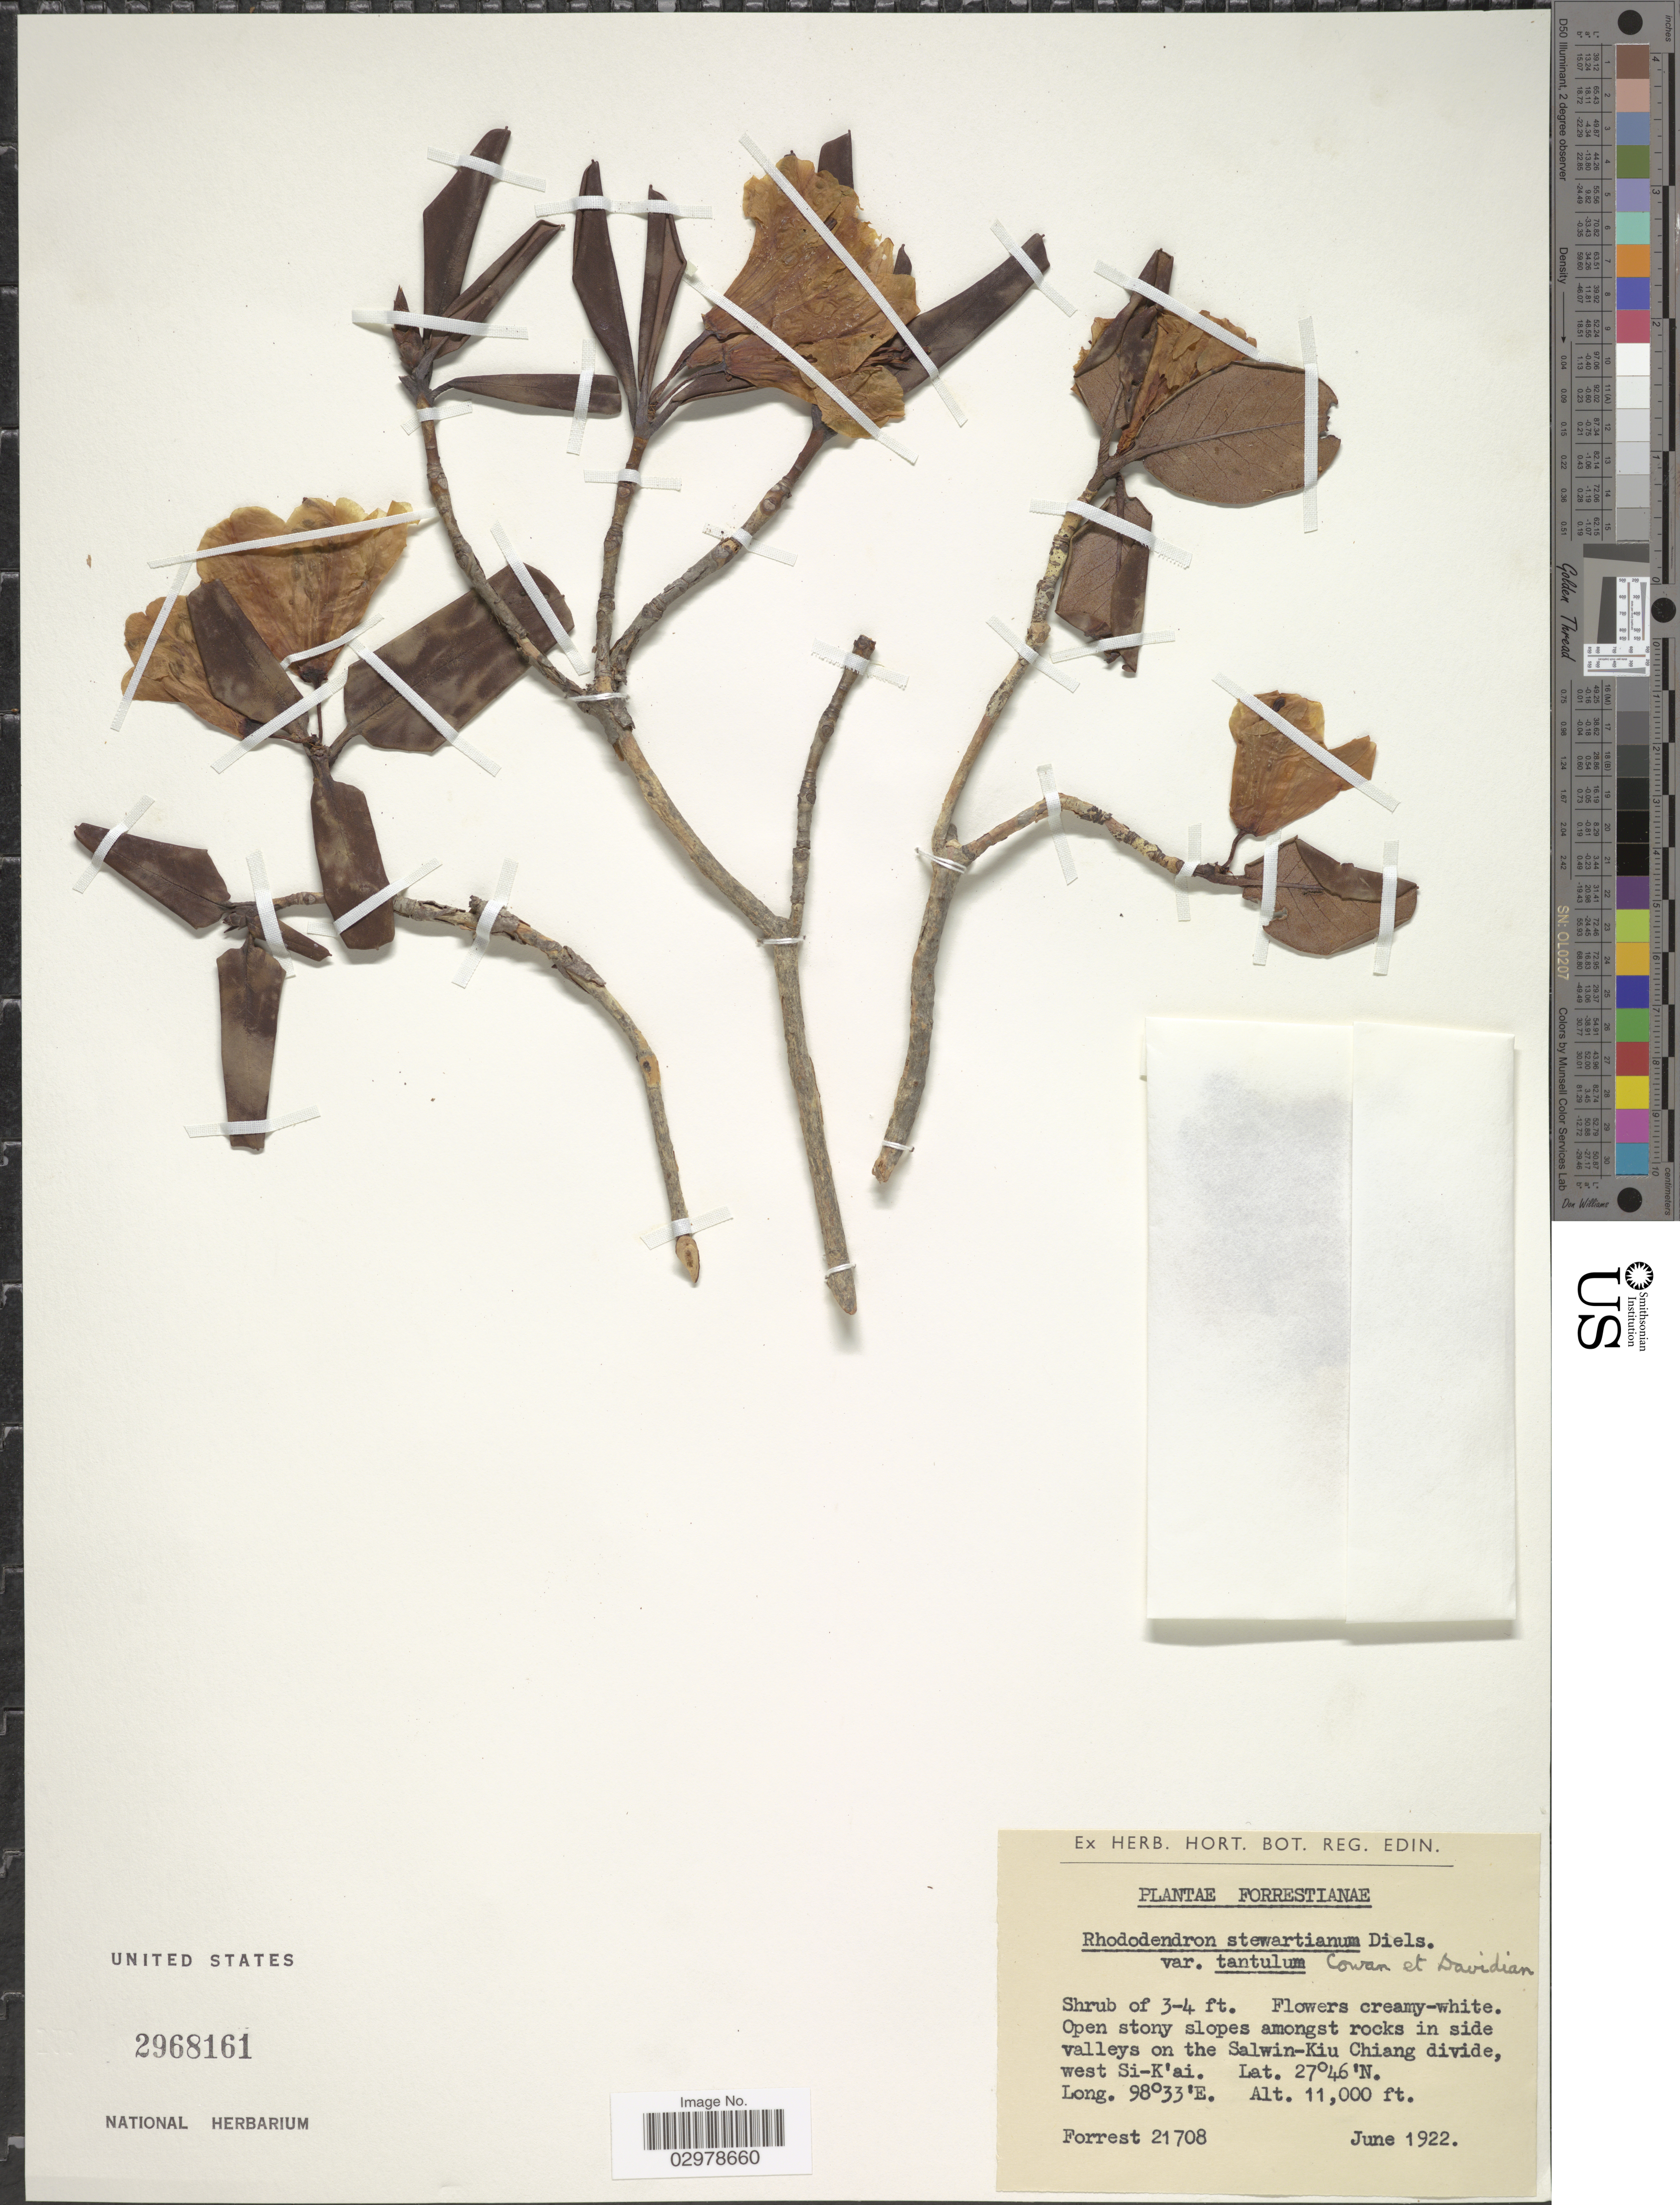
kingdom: Plantae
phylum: Tracheophyta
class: Magnoliopsida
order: Ericales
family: Ericaceae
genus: Rhododendron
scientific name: Rhododendron stewartianum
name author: Diels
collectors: -. Forrest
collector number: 21708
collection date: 1922-06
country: China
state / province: Yunnan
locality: Valleys on the Salwin-Kiu Chiang divide, west Si-K'ai.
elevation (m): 3353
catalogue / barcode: US 2968161